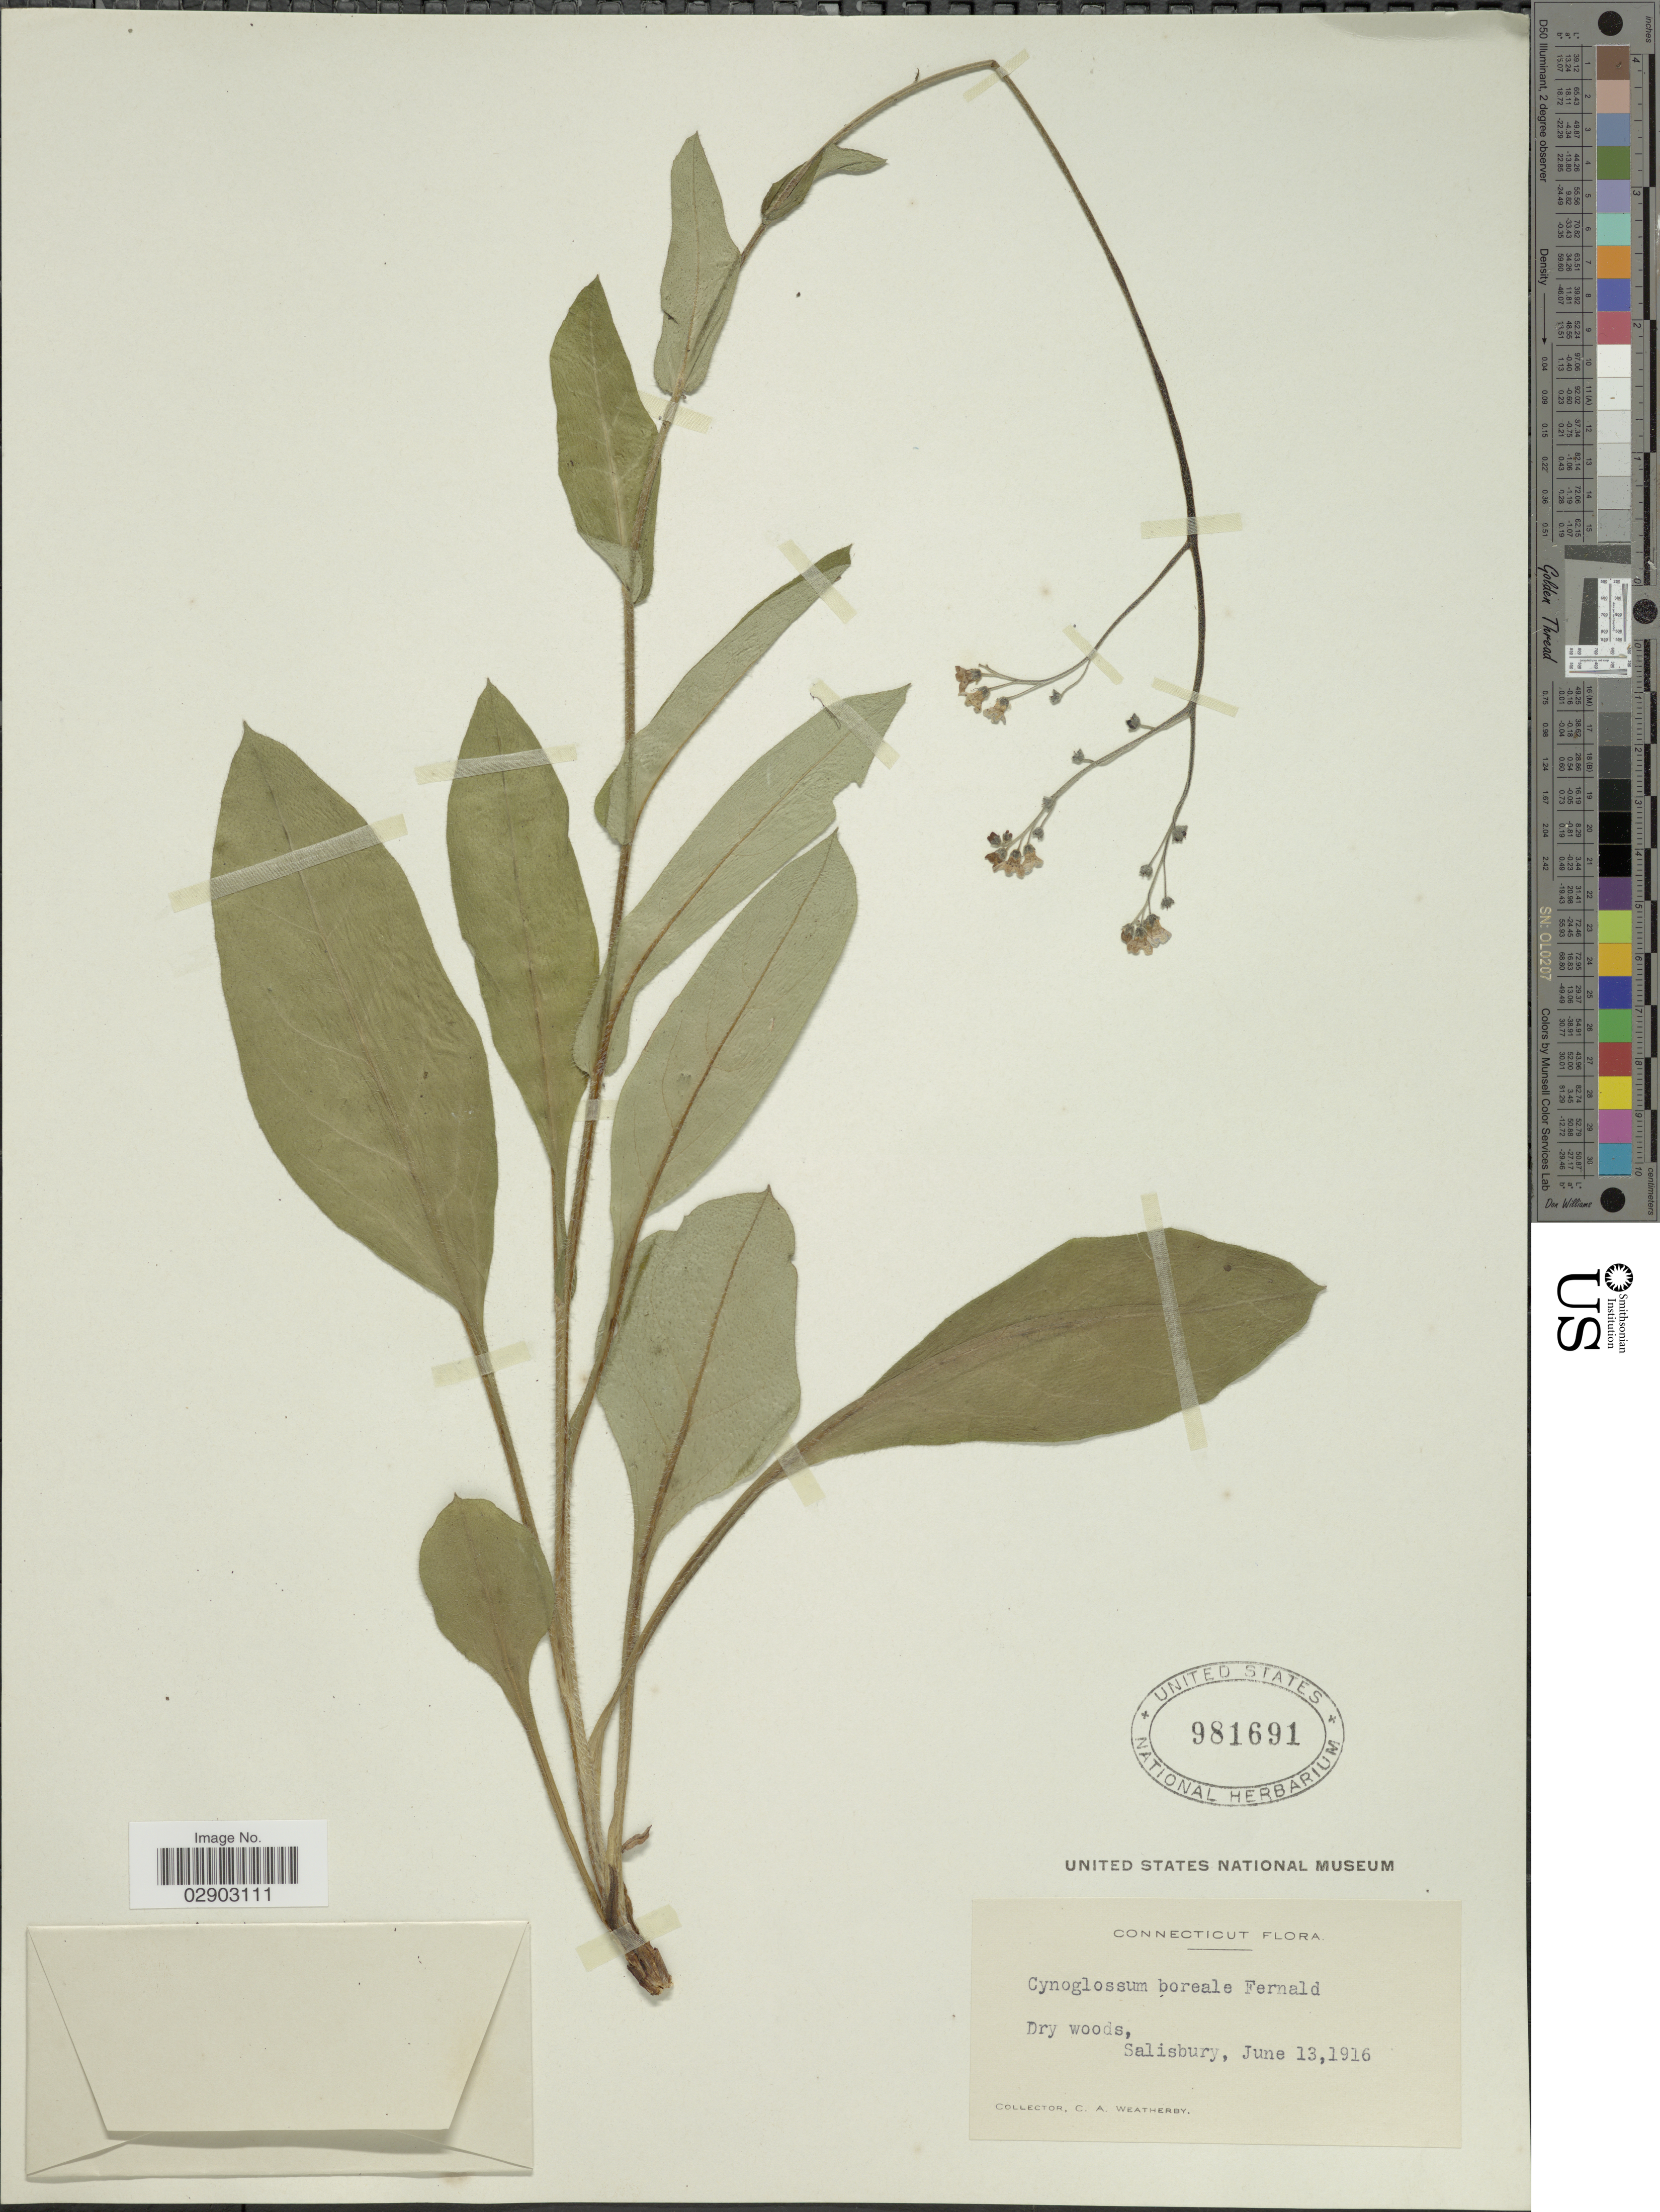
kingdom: Plantae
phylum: Tracheophyta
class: Magnoliopsida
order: Boraginales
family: Boraginaceae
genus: Cynoglossum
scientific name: Cynoglossum boreale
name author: Fernald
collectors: C. A. Weatherby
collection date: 1916-06-13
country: United States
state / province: Connecticut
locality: Salisbury.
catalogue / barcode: US 981691